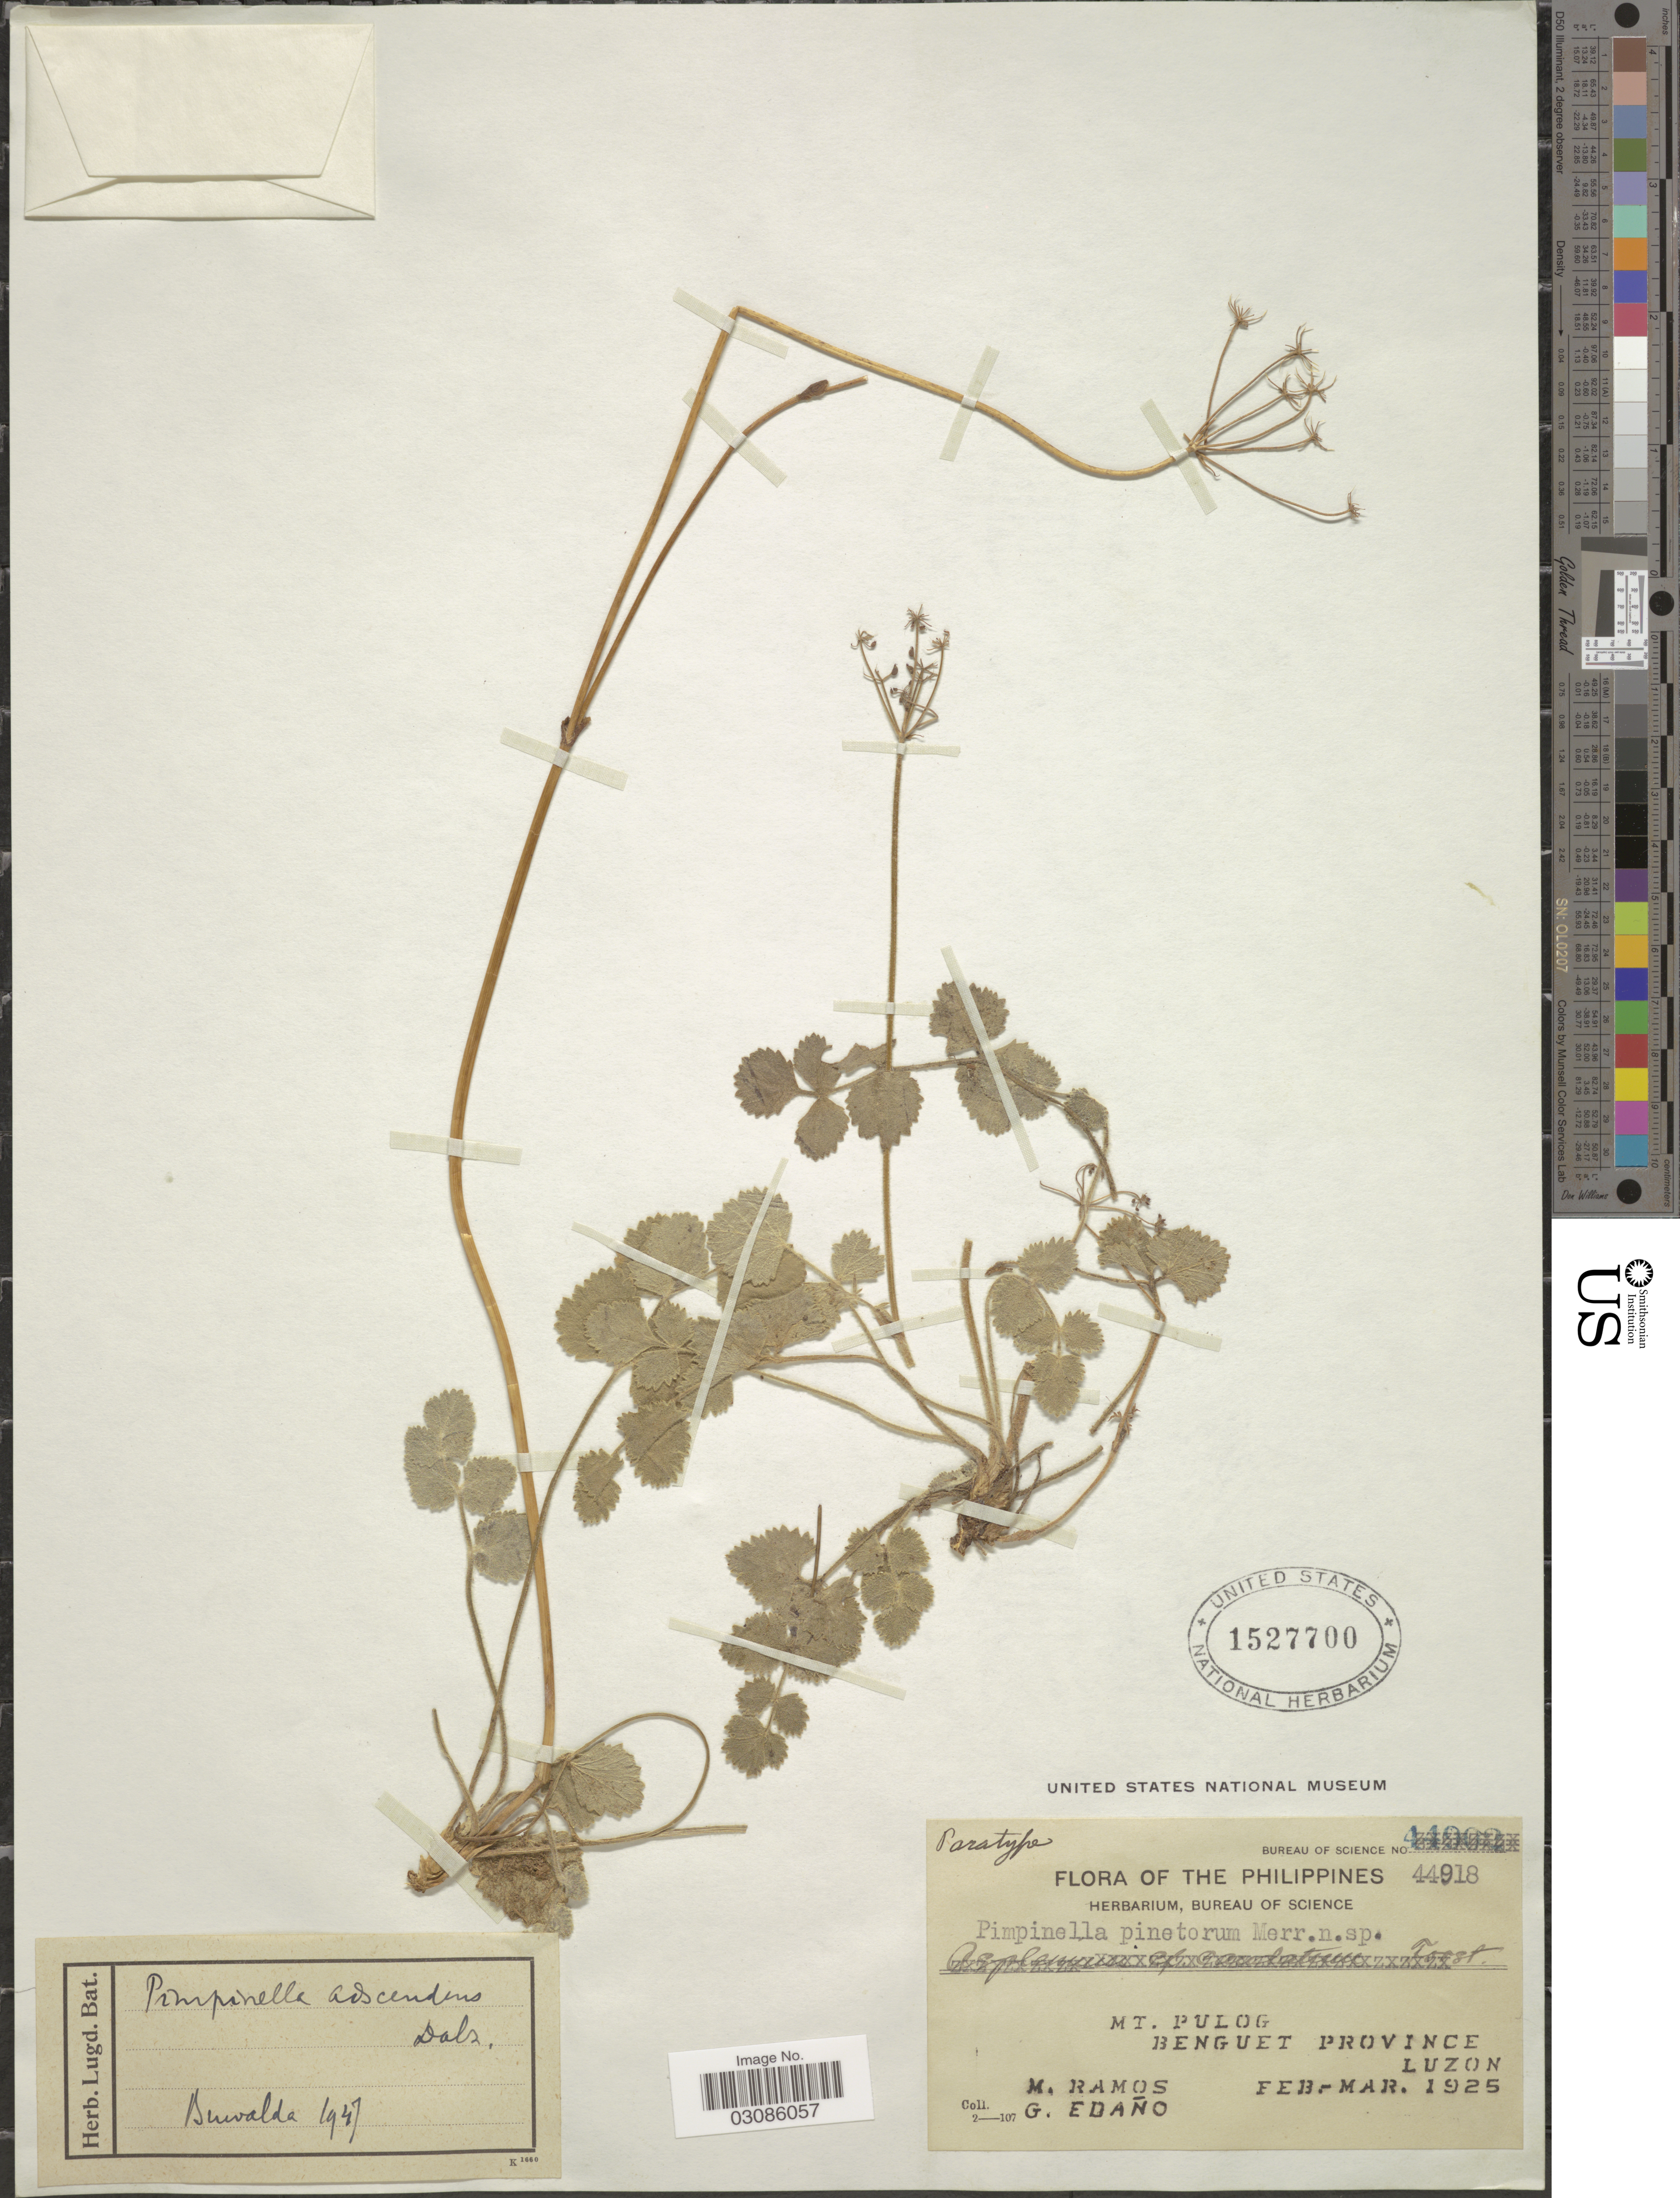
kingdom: Plantae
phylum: Tracheophyta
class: Magnoliopsida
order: Apiales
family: Apiaceae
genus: Pimpinella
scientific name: Pimpinella pinetorum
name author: Merr.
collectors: M. Ramos & G. Edaño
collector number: Bureau of science 44918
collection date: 1925-02/1925-03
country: Philippines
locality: Mt. Pulog, Benguet Province, Luzon.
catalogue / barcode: US 1527700